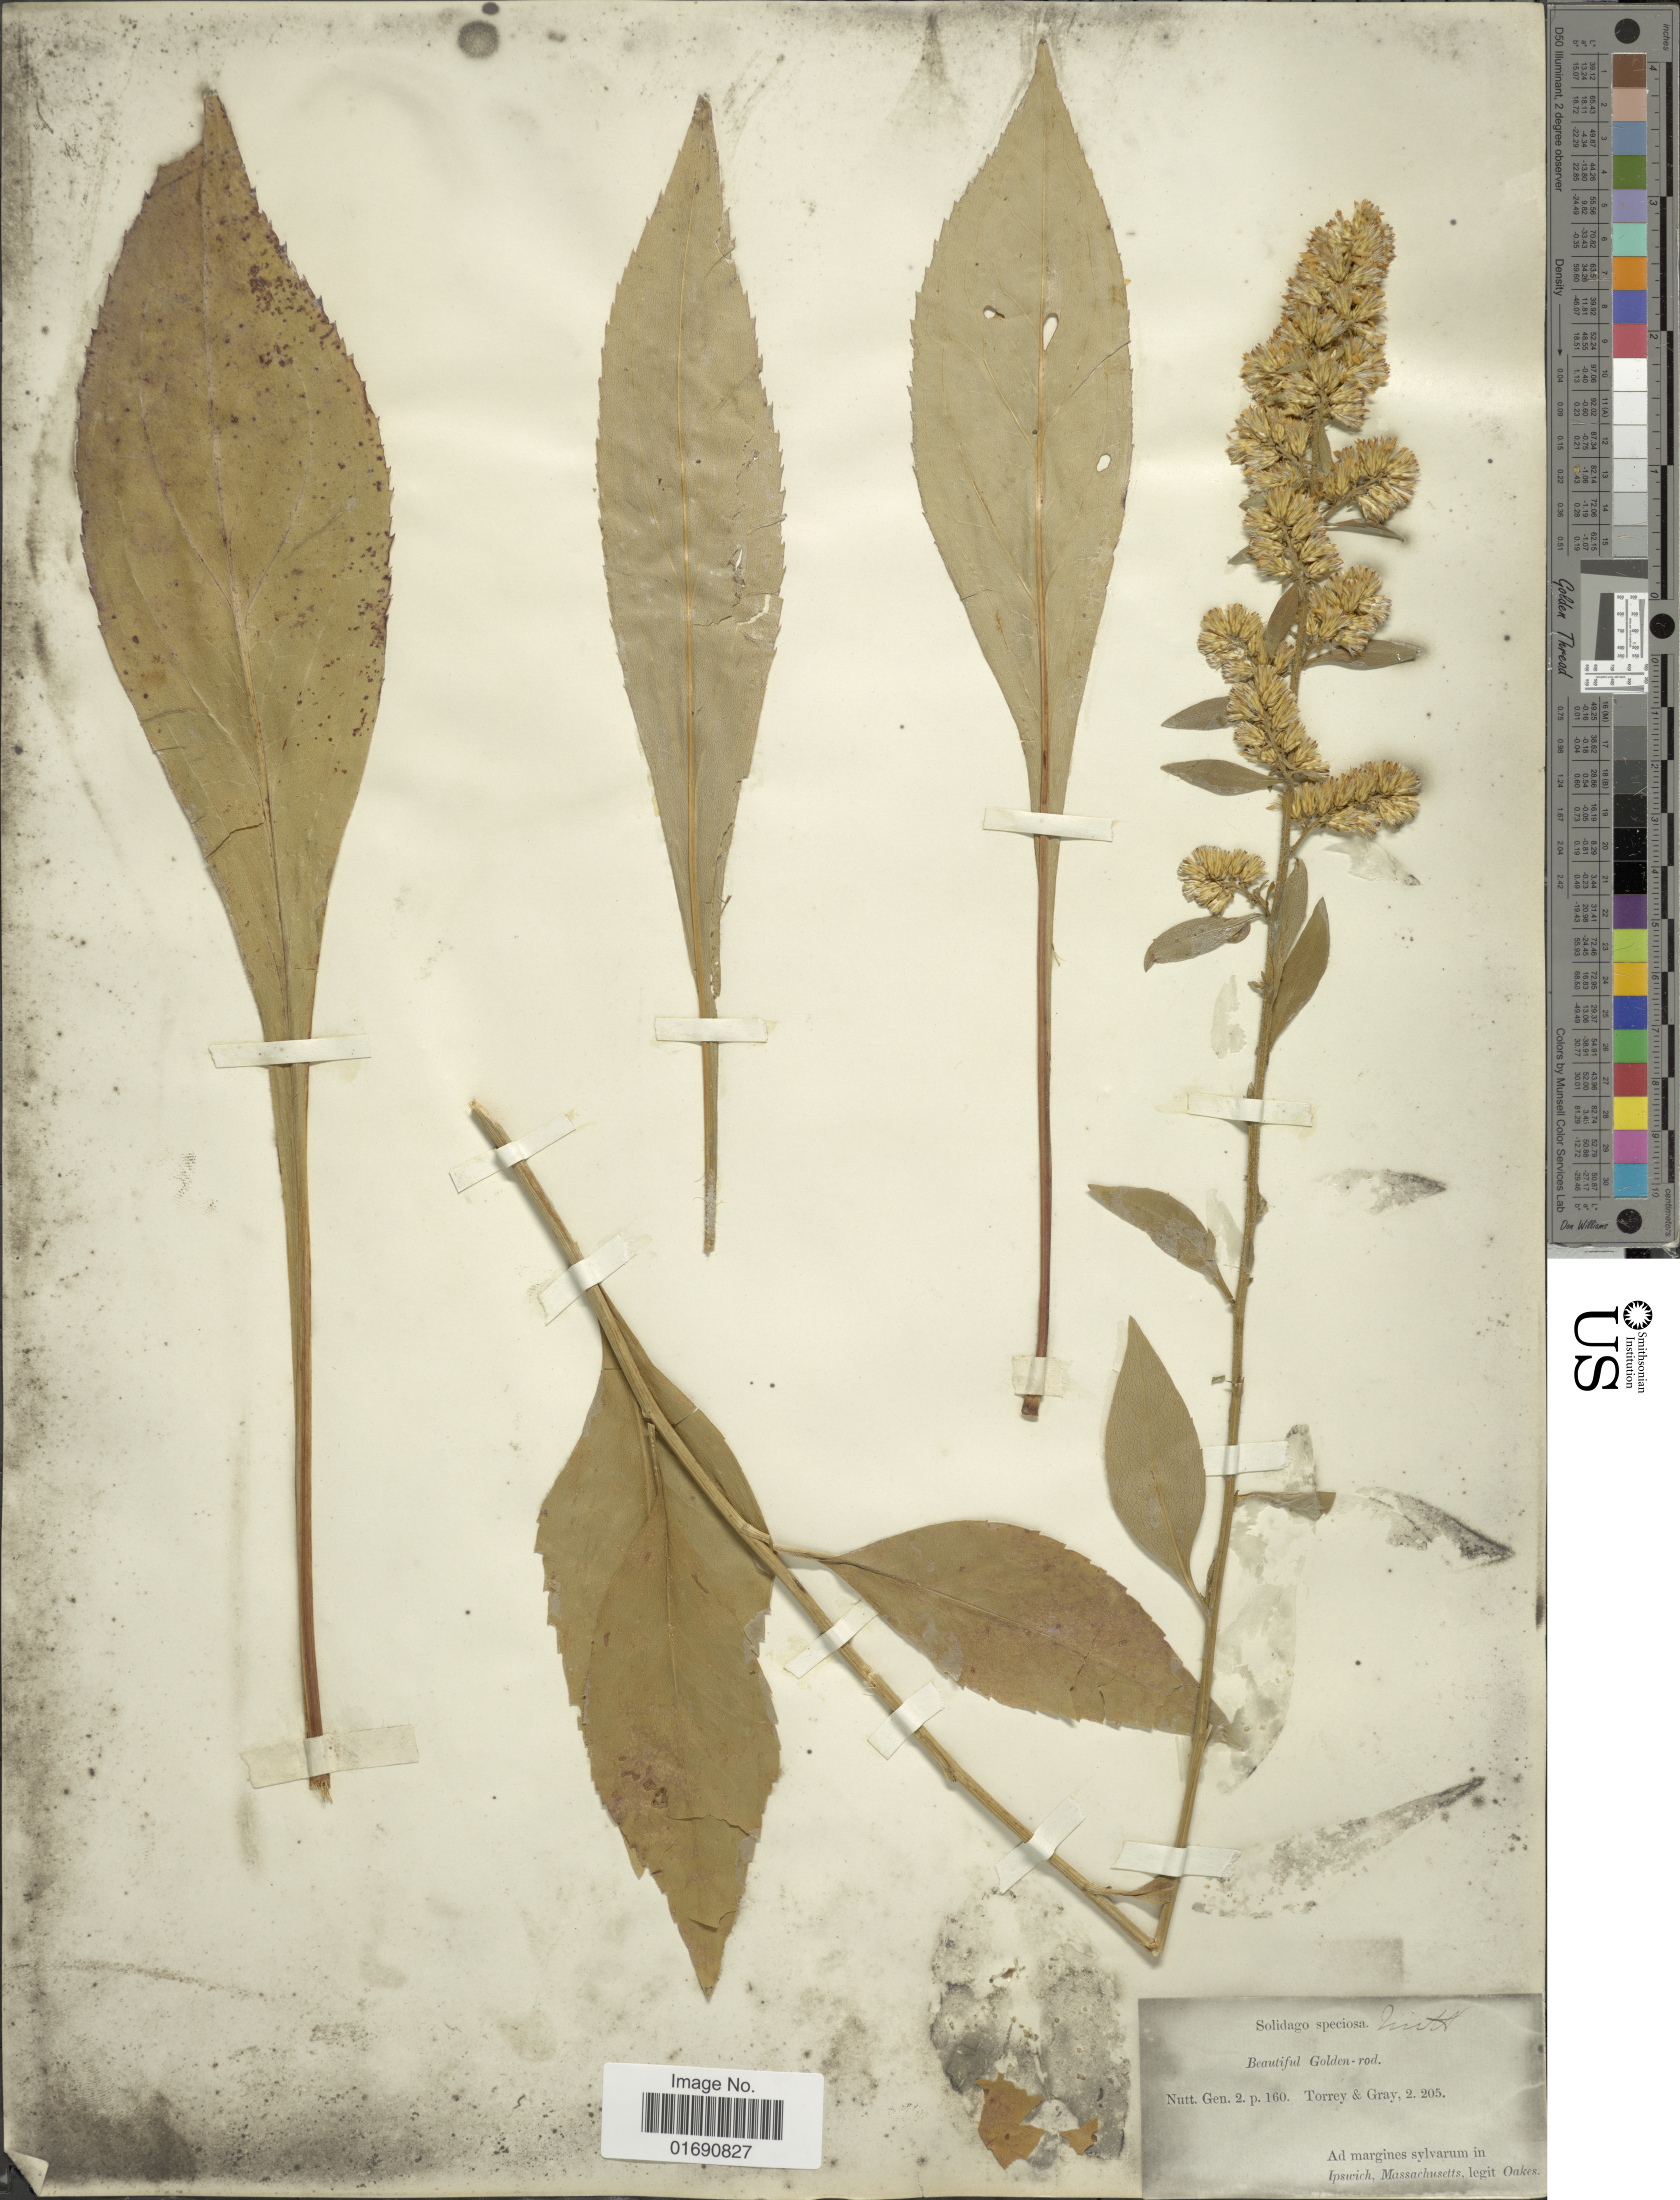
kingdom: Plantae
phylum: Tracheophyta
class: Magnoliopsida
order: Asterales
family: Asteraceae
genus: Solidago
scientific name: Solidago speciosa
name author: Nutt.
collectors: -. Oakes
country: United States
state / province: Massachusetts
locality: Ad margines sylvarum in Ipswich